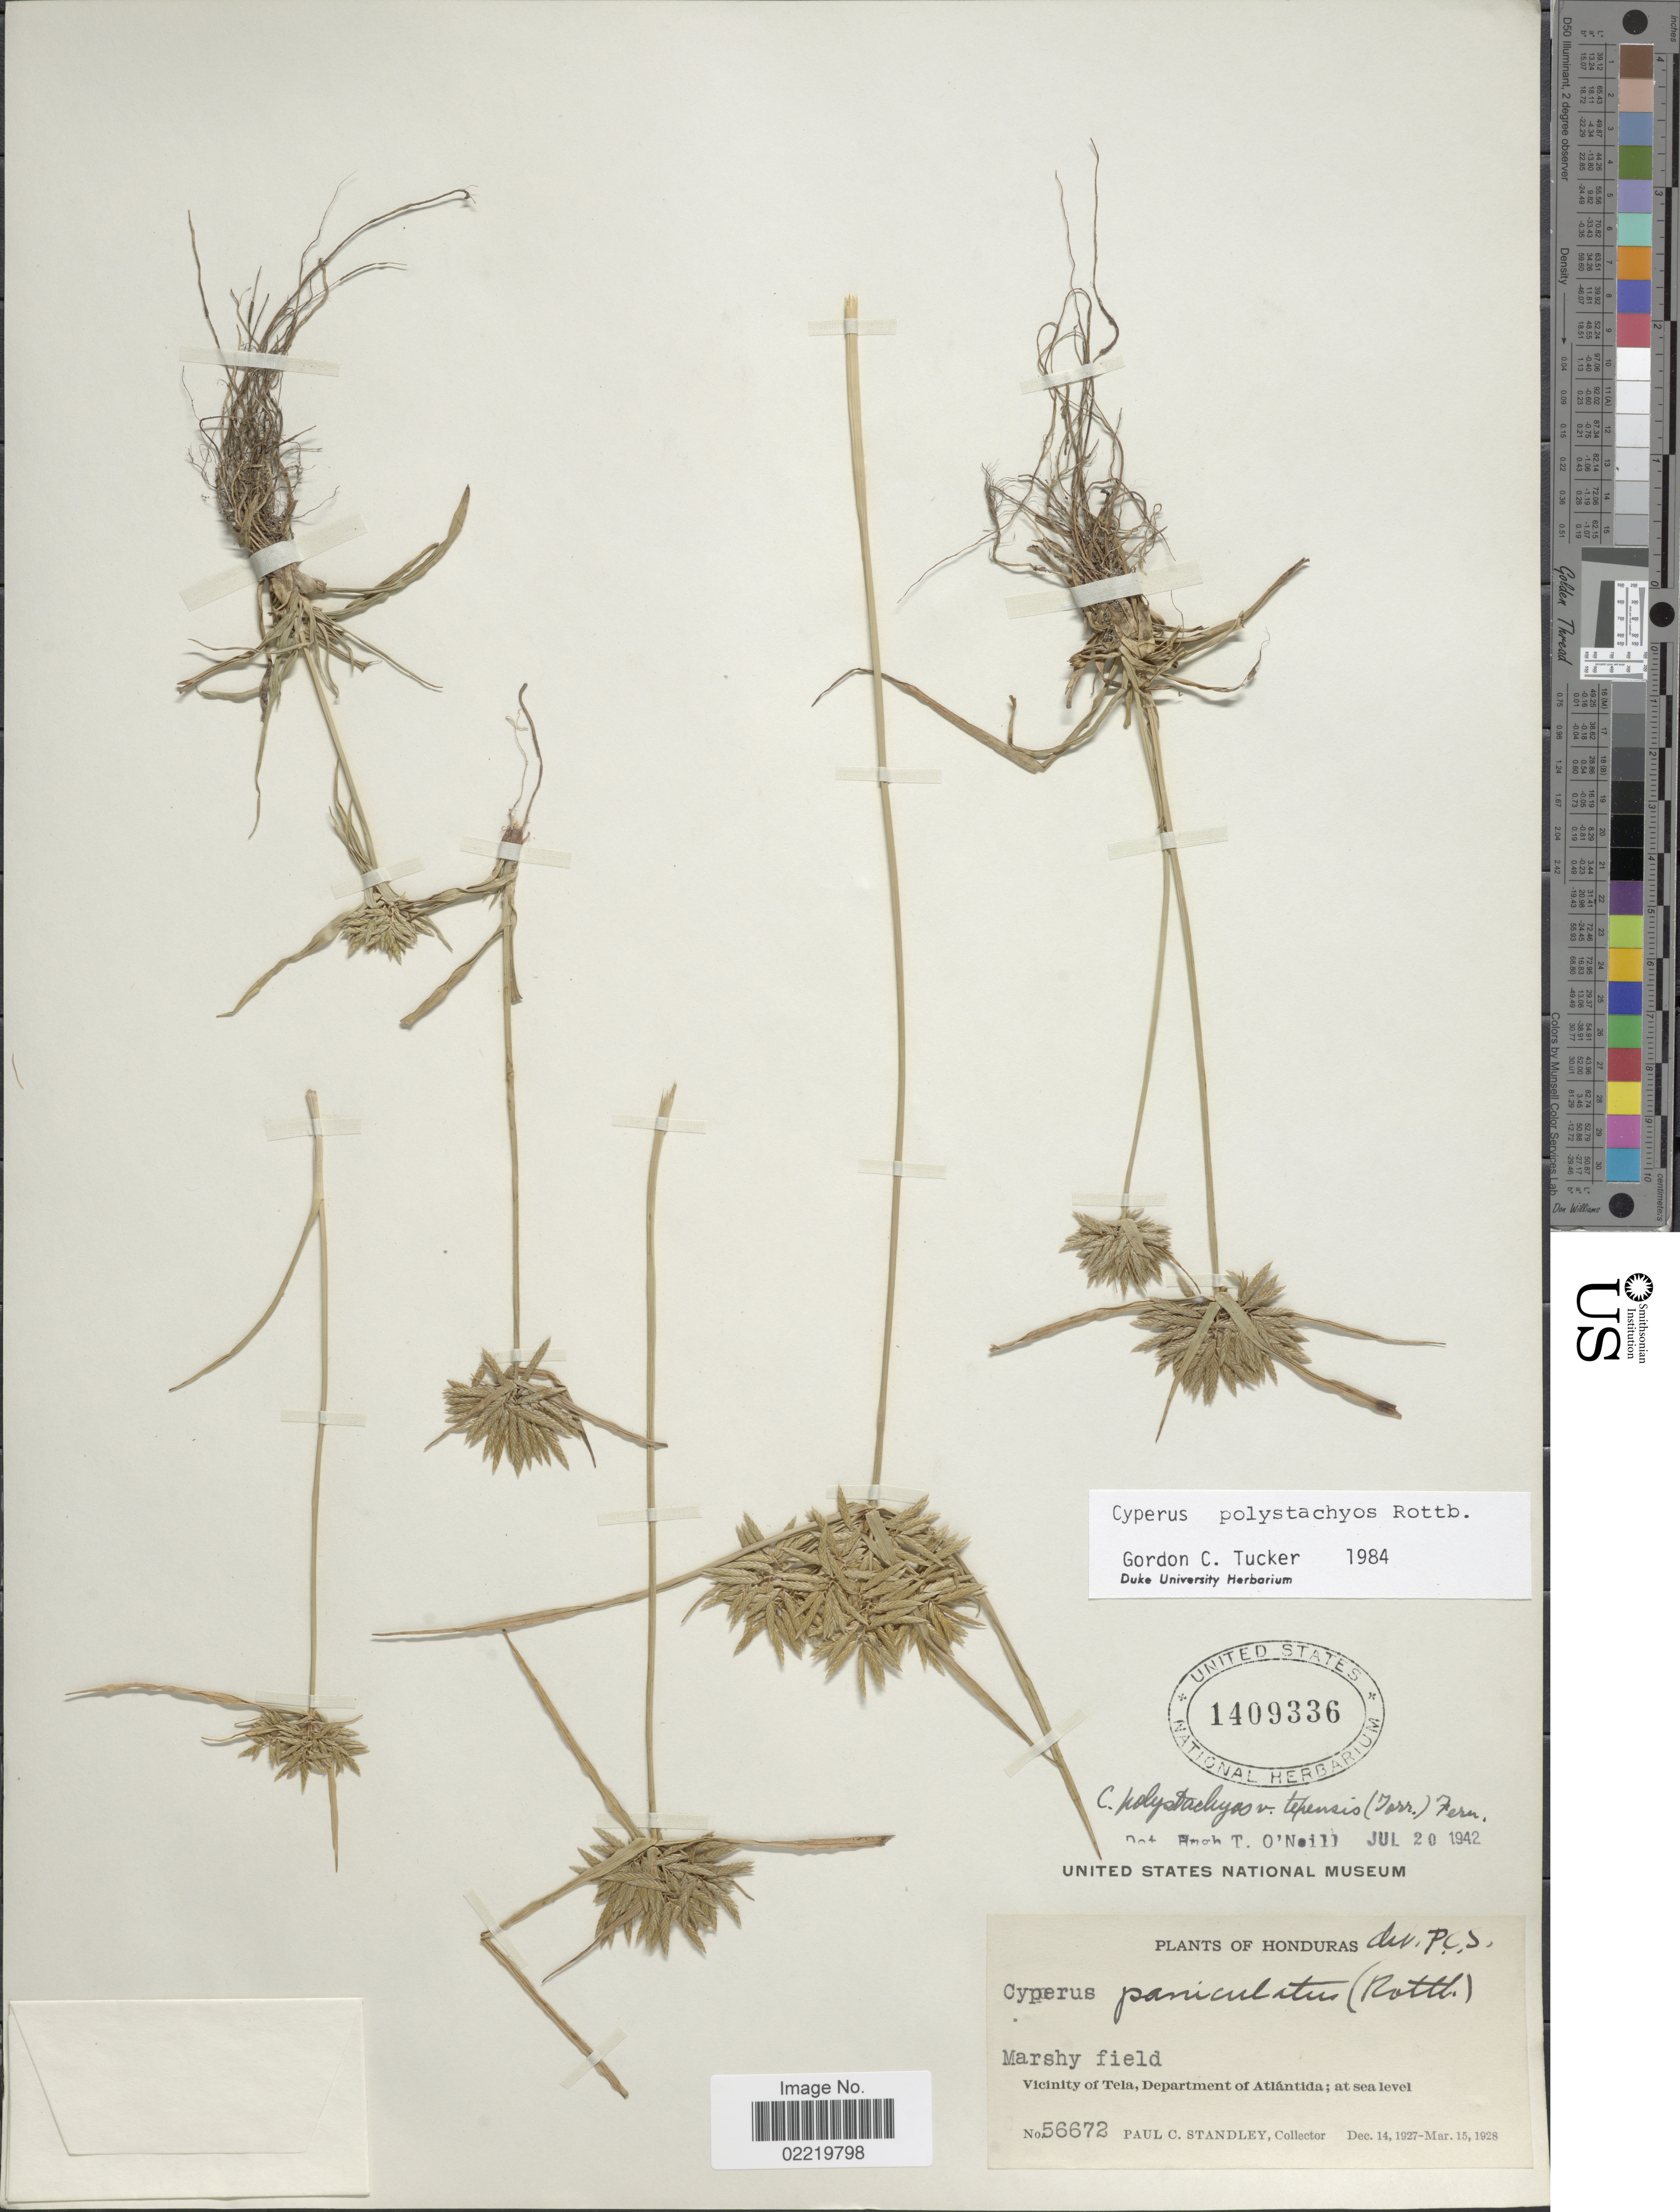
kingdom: Plantae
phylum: Tracheophyta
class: Liliopsida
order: Poales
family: Cyperaceae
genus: Cyperus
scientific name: Cyperus polystachyos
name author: Rottb.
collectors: P. C. Standley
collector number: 56672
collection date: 1927-12-14/1928-03-15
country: Honduras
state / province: Atlántida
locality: Marshy, Vicinity of Tela, Department of Atlántida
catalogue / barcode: US 1409336